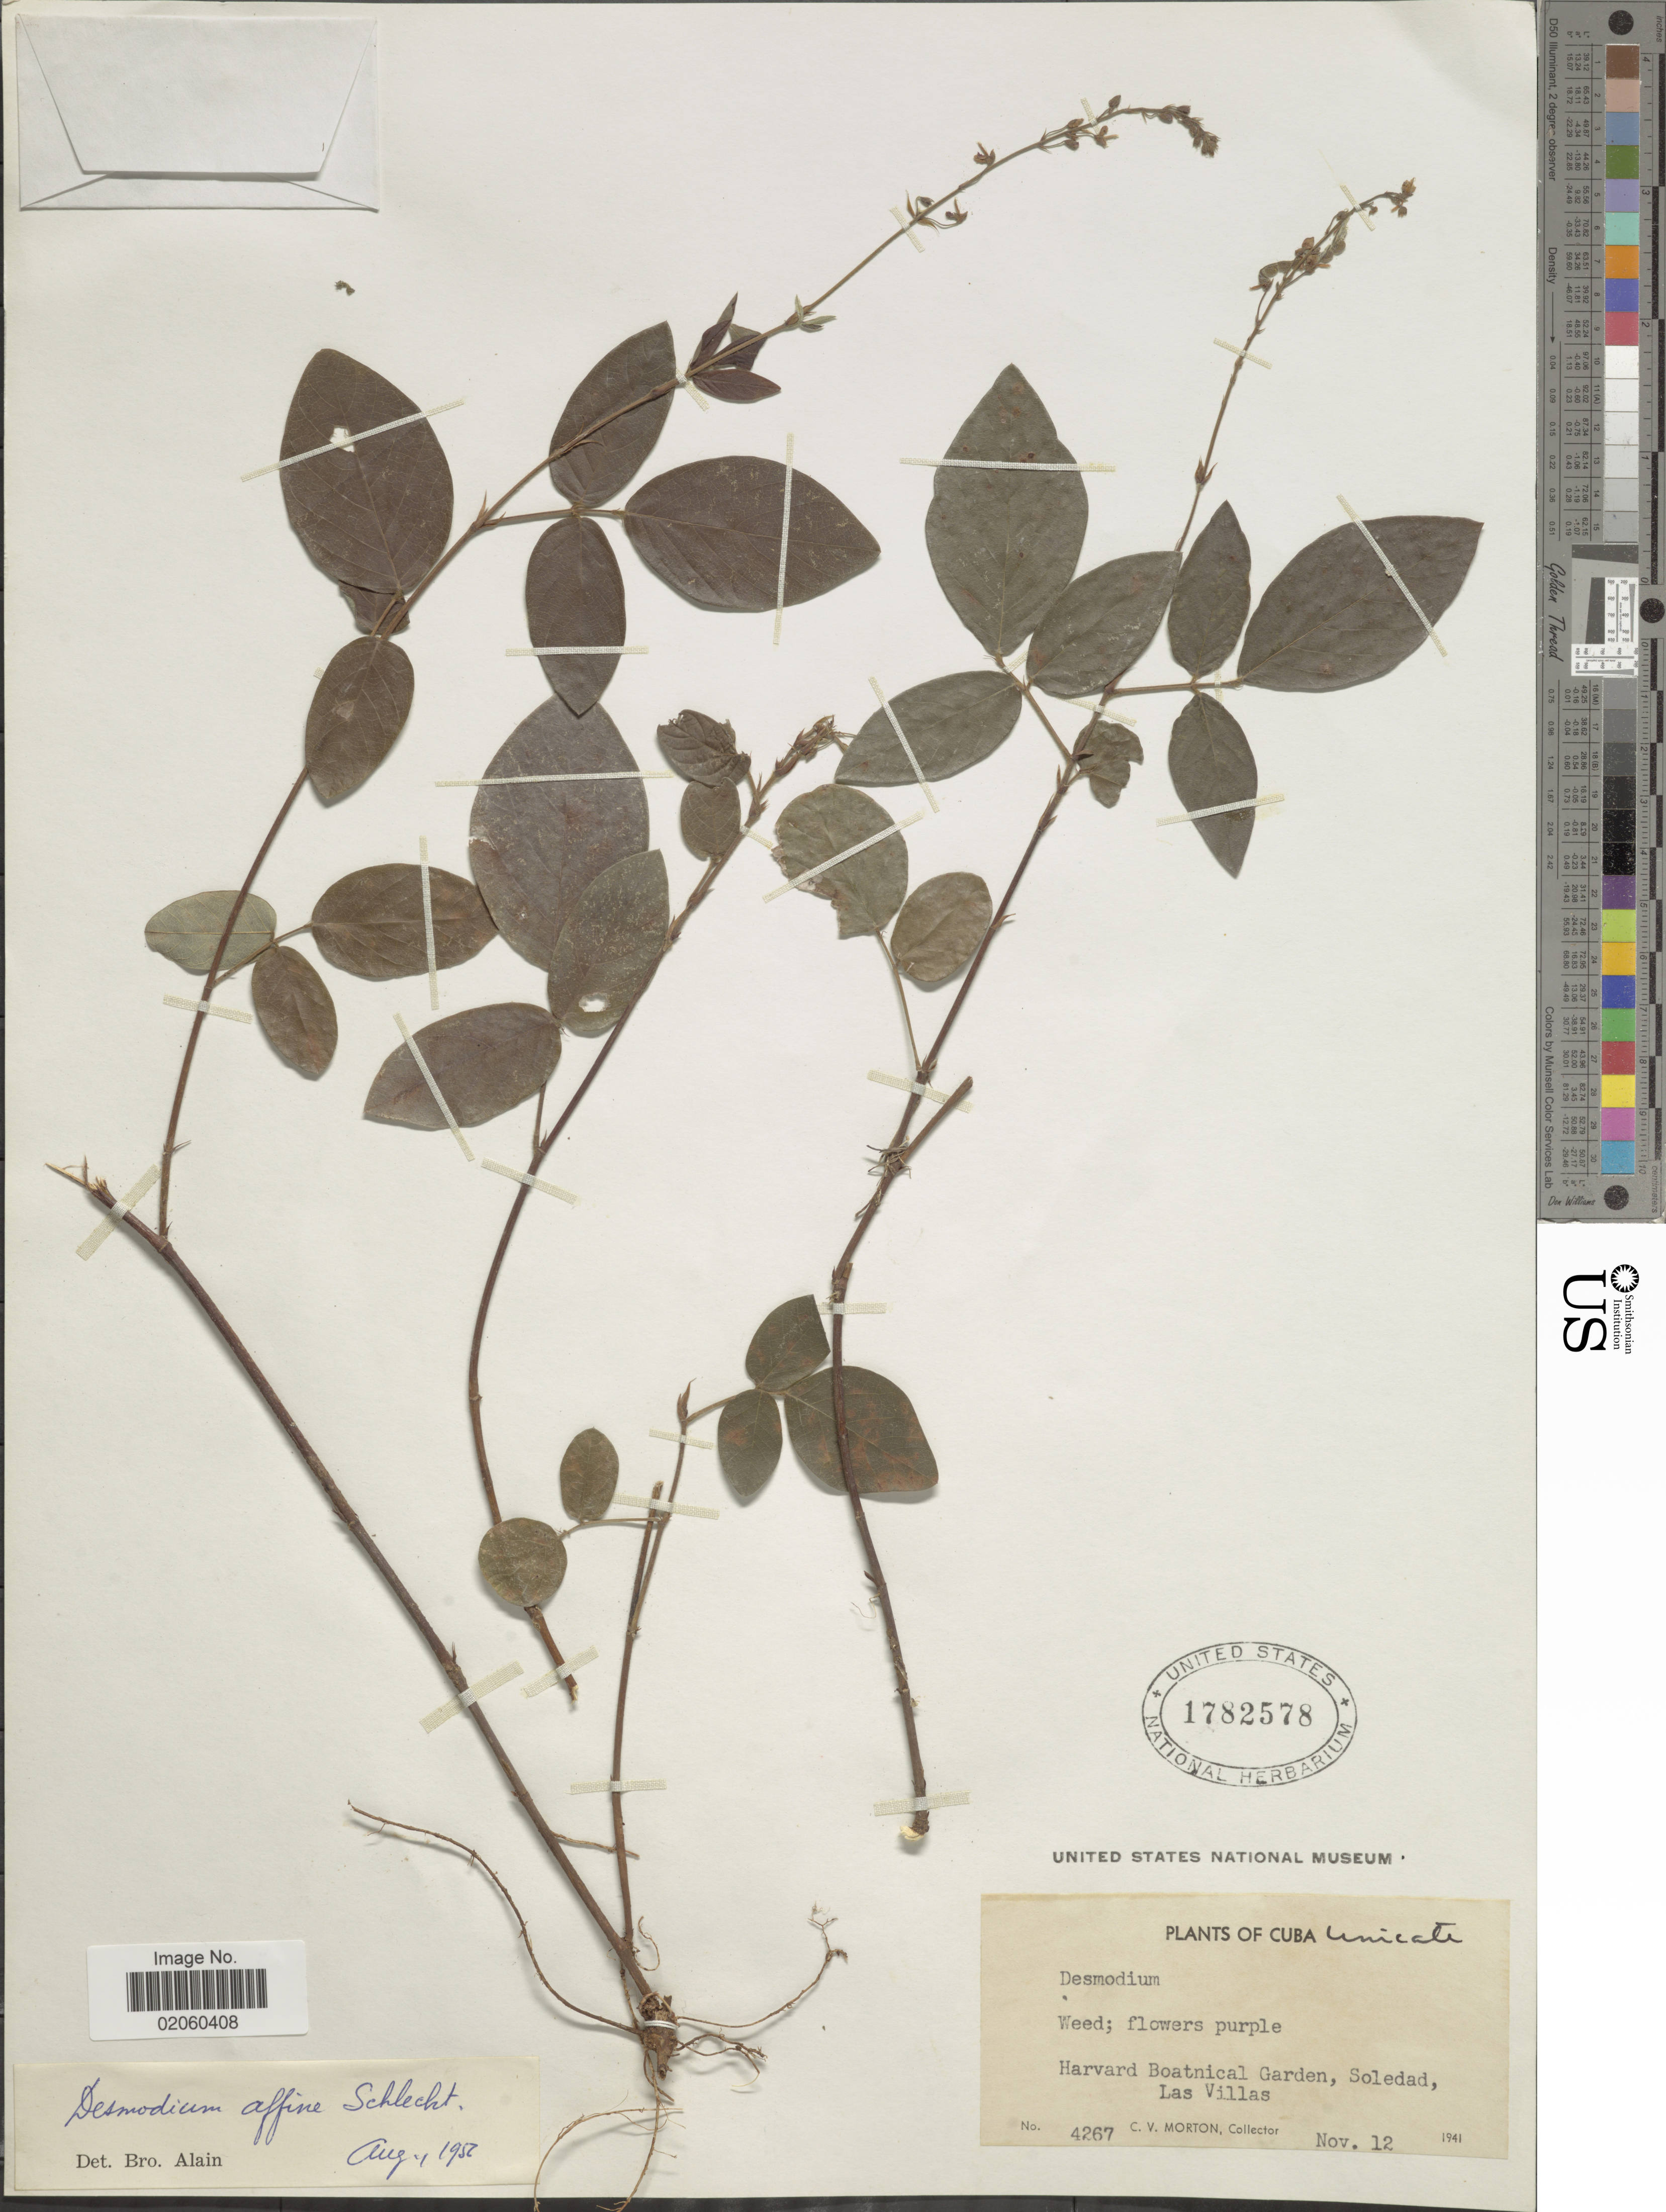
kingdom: Plantae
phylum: Tracheophyta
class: Magnoliopsida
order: Fabales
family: Fabaceae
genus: Desmodium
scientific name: Desmodium affine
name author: Schltdl.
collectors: C. V. Morton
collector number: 4267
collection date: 1941-11-12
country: Cuba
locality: Harvard Boatnical Garden, Soledad, Las Villas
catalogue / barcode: US 1782578